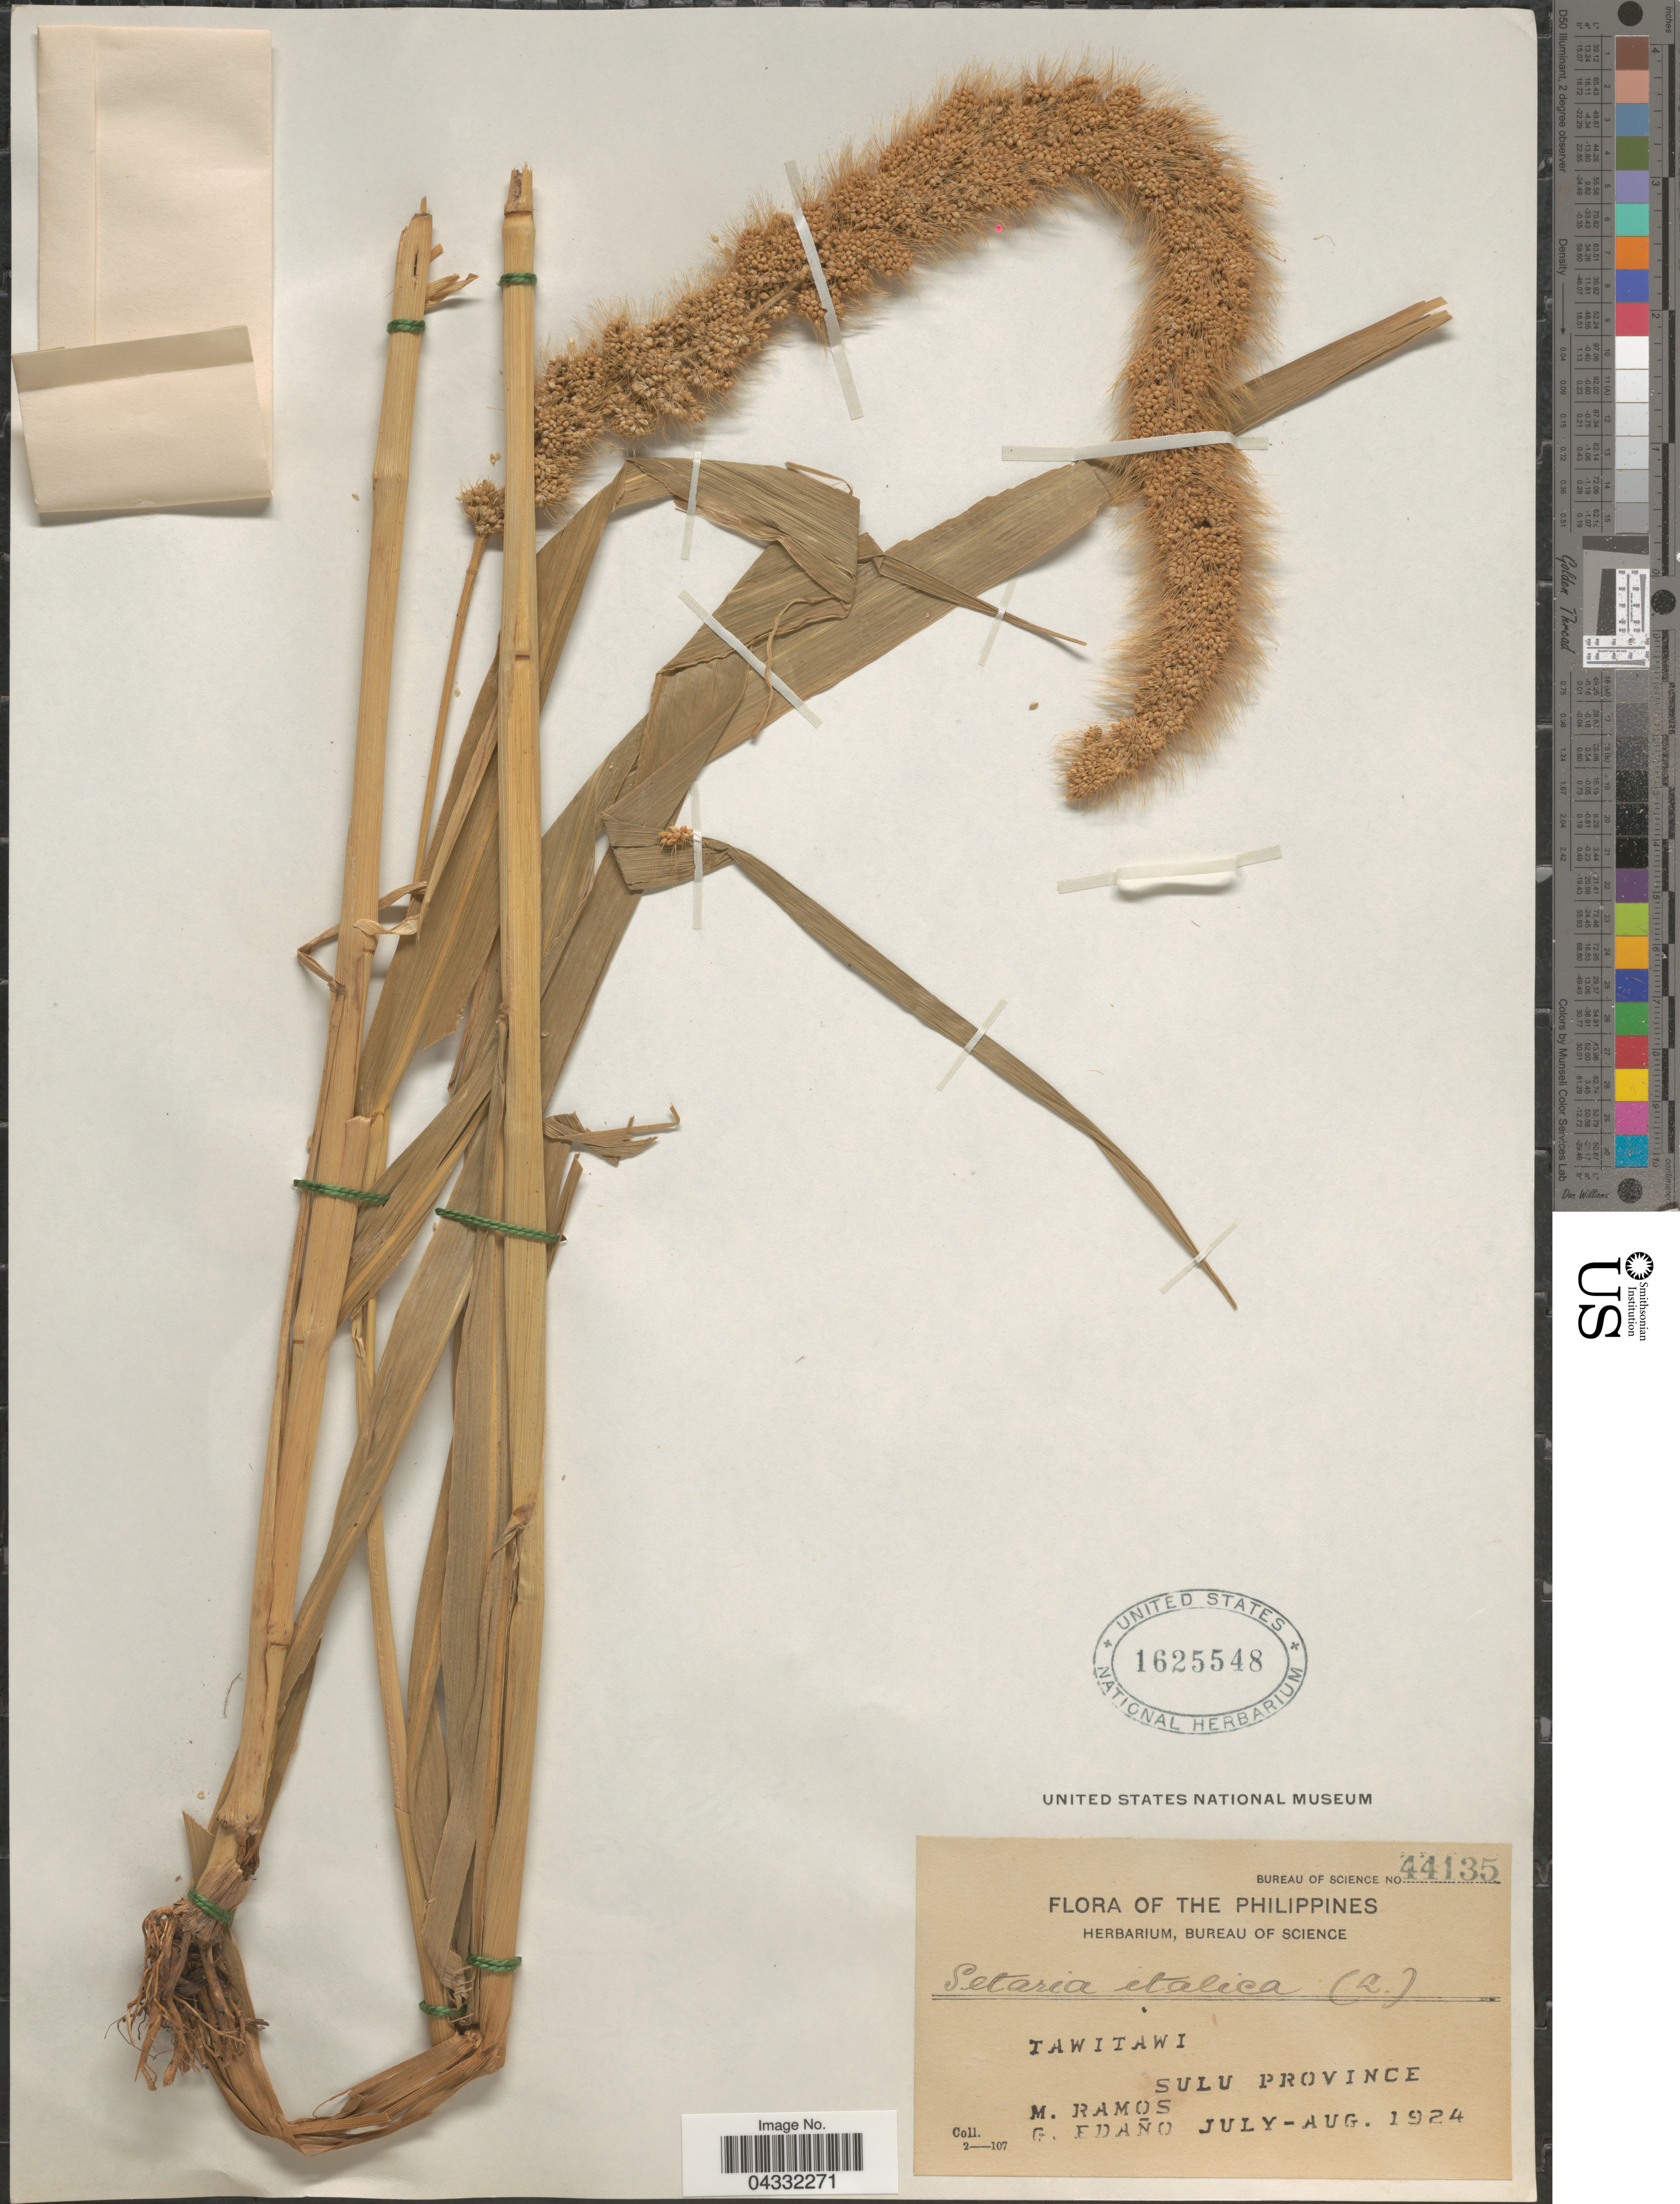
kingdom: Plantae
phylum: Tracheophyta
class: Liliopsida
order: Poales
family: Poaceae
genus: Setaria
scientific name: Setaria italica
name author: (L.) P. Beauv.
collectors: M. Ramos & G. Edaño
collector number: Bureau of Science 44135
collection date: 1924-07/1924-08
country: Philippines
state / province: Muslim Mindanao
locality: Tawitawi. Sulu Province.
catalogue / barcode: US 1625548